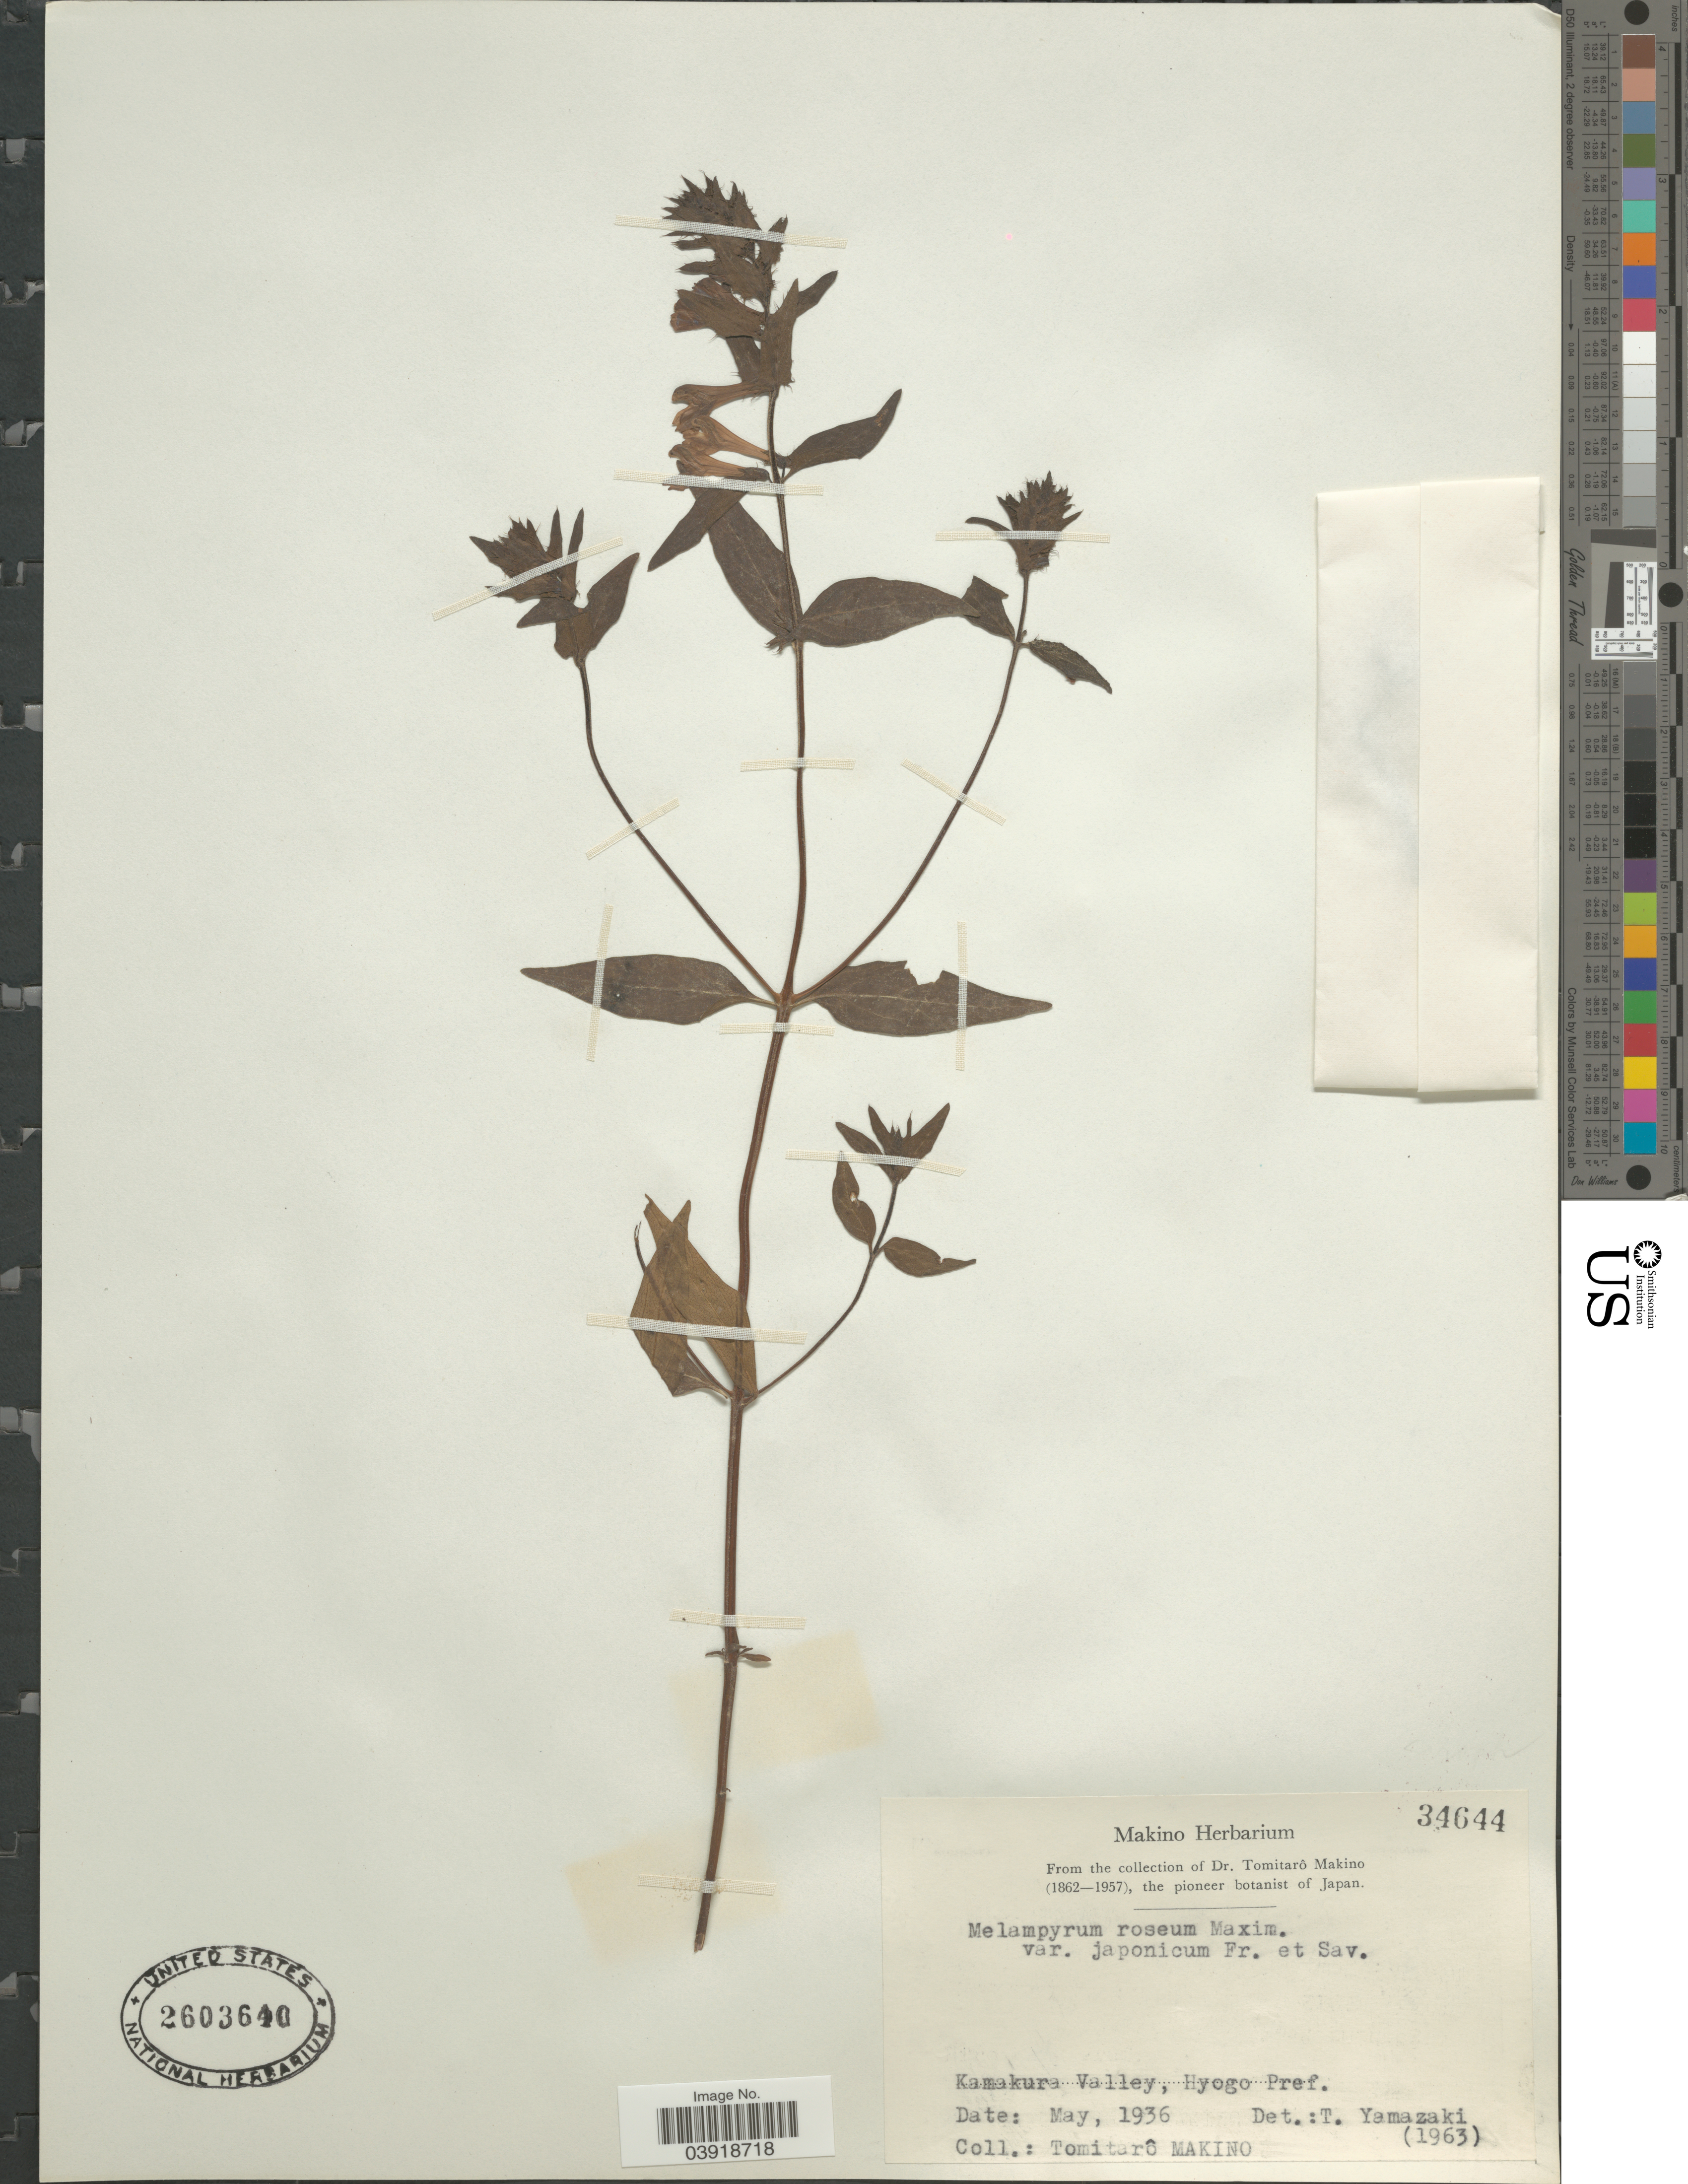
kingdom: Plantae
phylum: Tracheophyta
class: Magnoliopsida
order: Lamiales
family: Orobanchaceae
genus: Melampyrum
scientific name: Melampyrum roseum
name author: Maxim.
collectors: T. Makino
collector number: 34644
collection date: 1936-05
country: Japan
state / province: Hyogo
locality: Kamakura Valley, Hyogo Pref.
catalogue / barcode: US 2603640